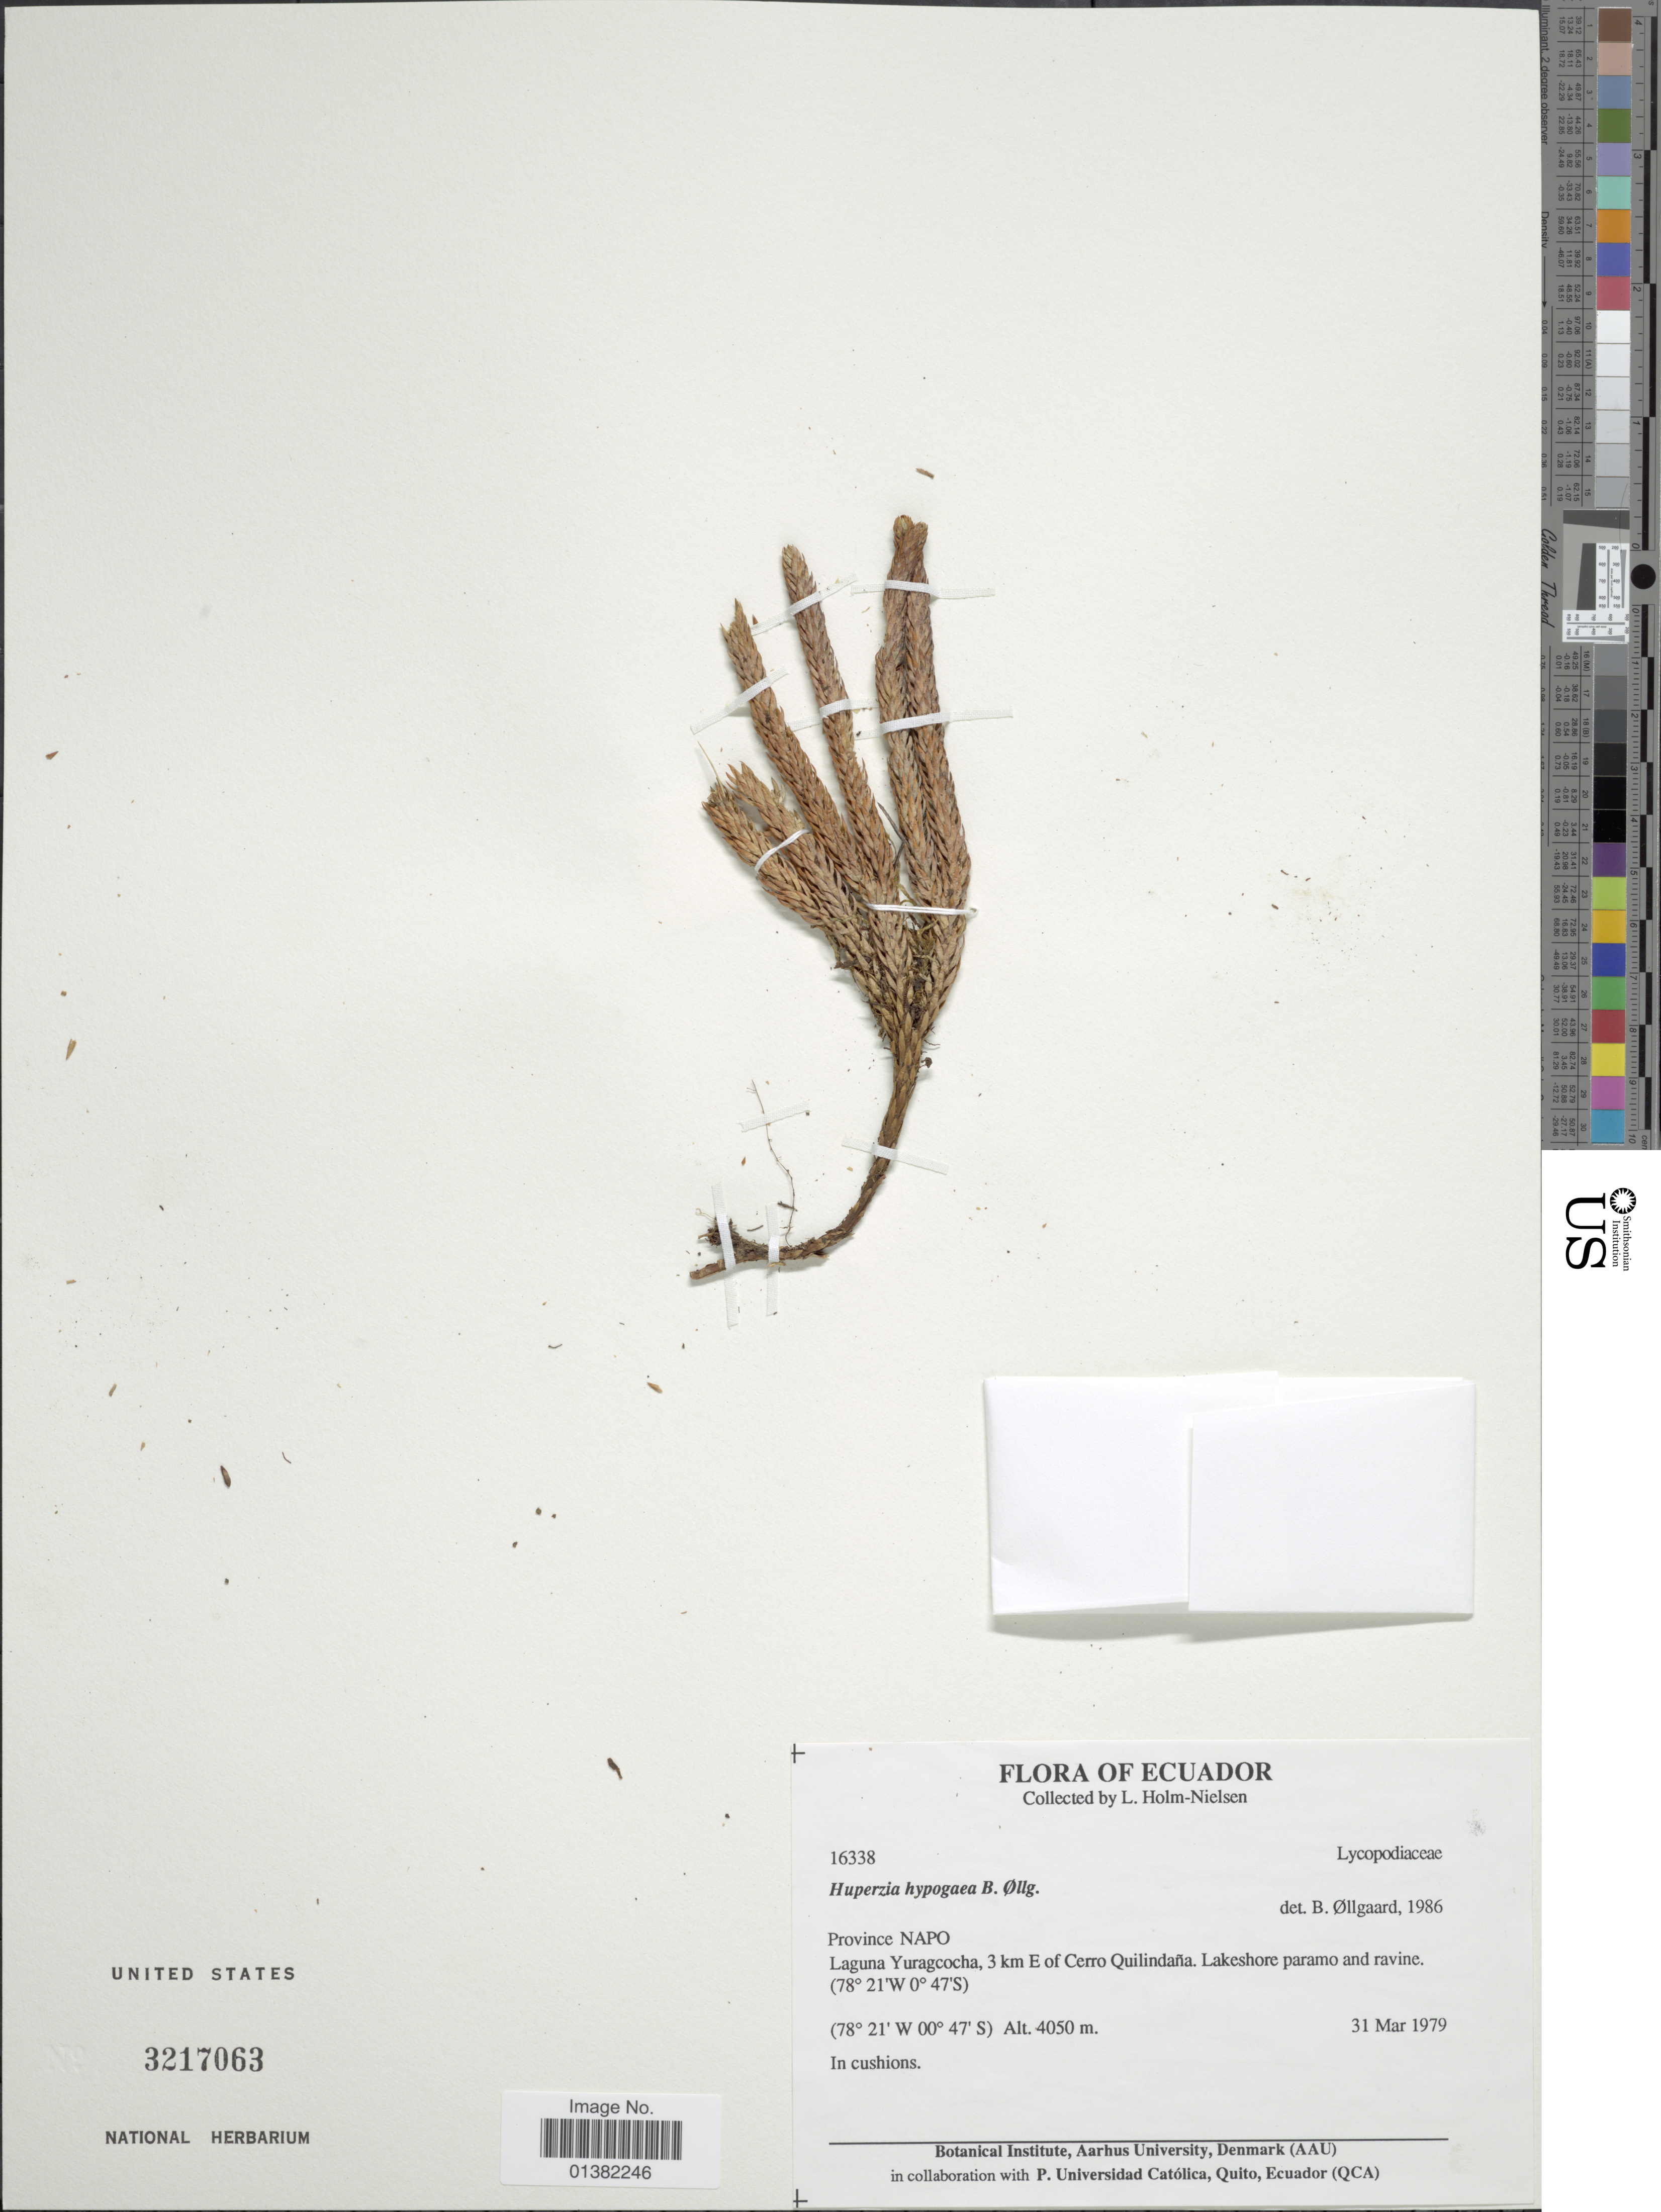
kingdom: Plantae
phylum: Tracheophyta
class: Lycopodiopsida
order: Lycopodiales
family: Lycopodiaceae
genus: Phlegmariurus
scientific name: Phlegmariurus hypogaeus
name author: (B. Øllg.) B. Øllg.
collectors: L. B. Holm-Nielsen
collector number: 16338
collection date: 1979-03-31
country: Ecuador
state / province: Napo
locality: Laguna Yuragcocha, 3 km E of Cerro Quilindaña. Lakeshore paramo and ravine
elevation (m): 4050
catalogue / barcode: US 3217063